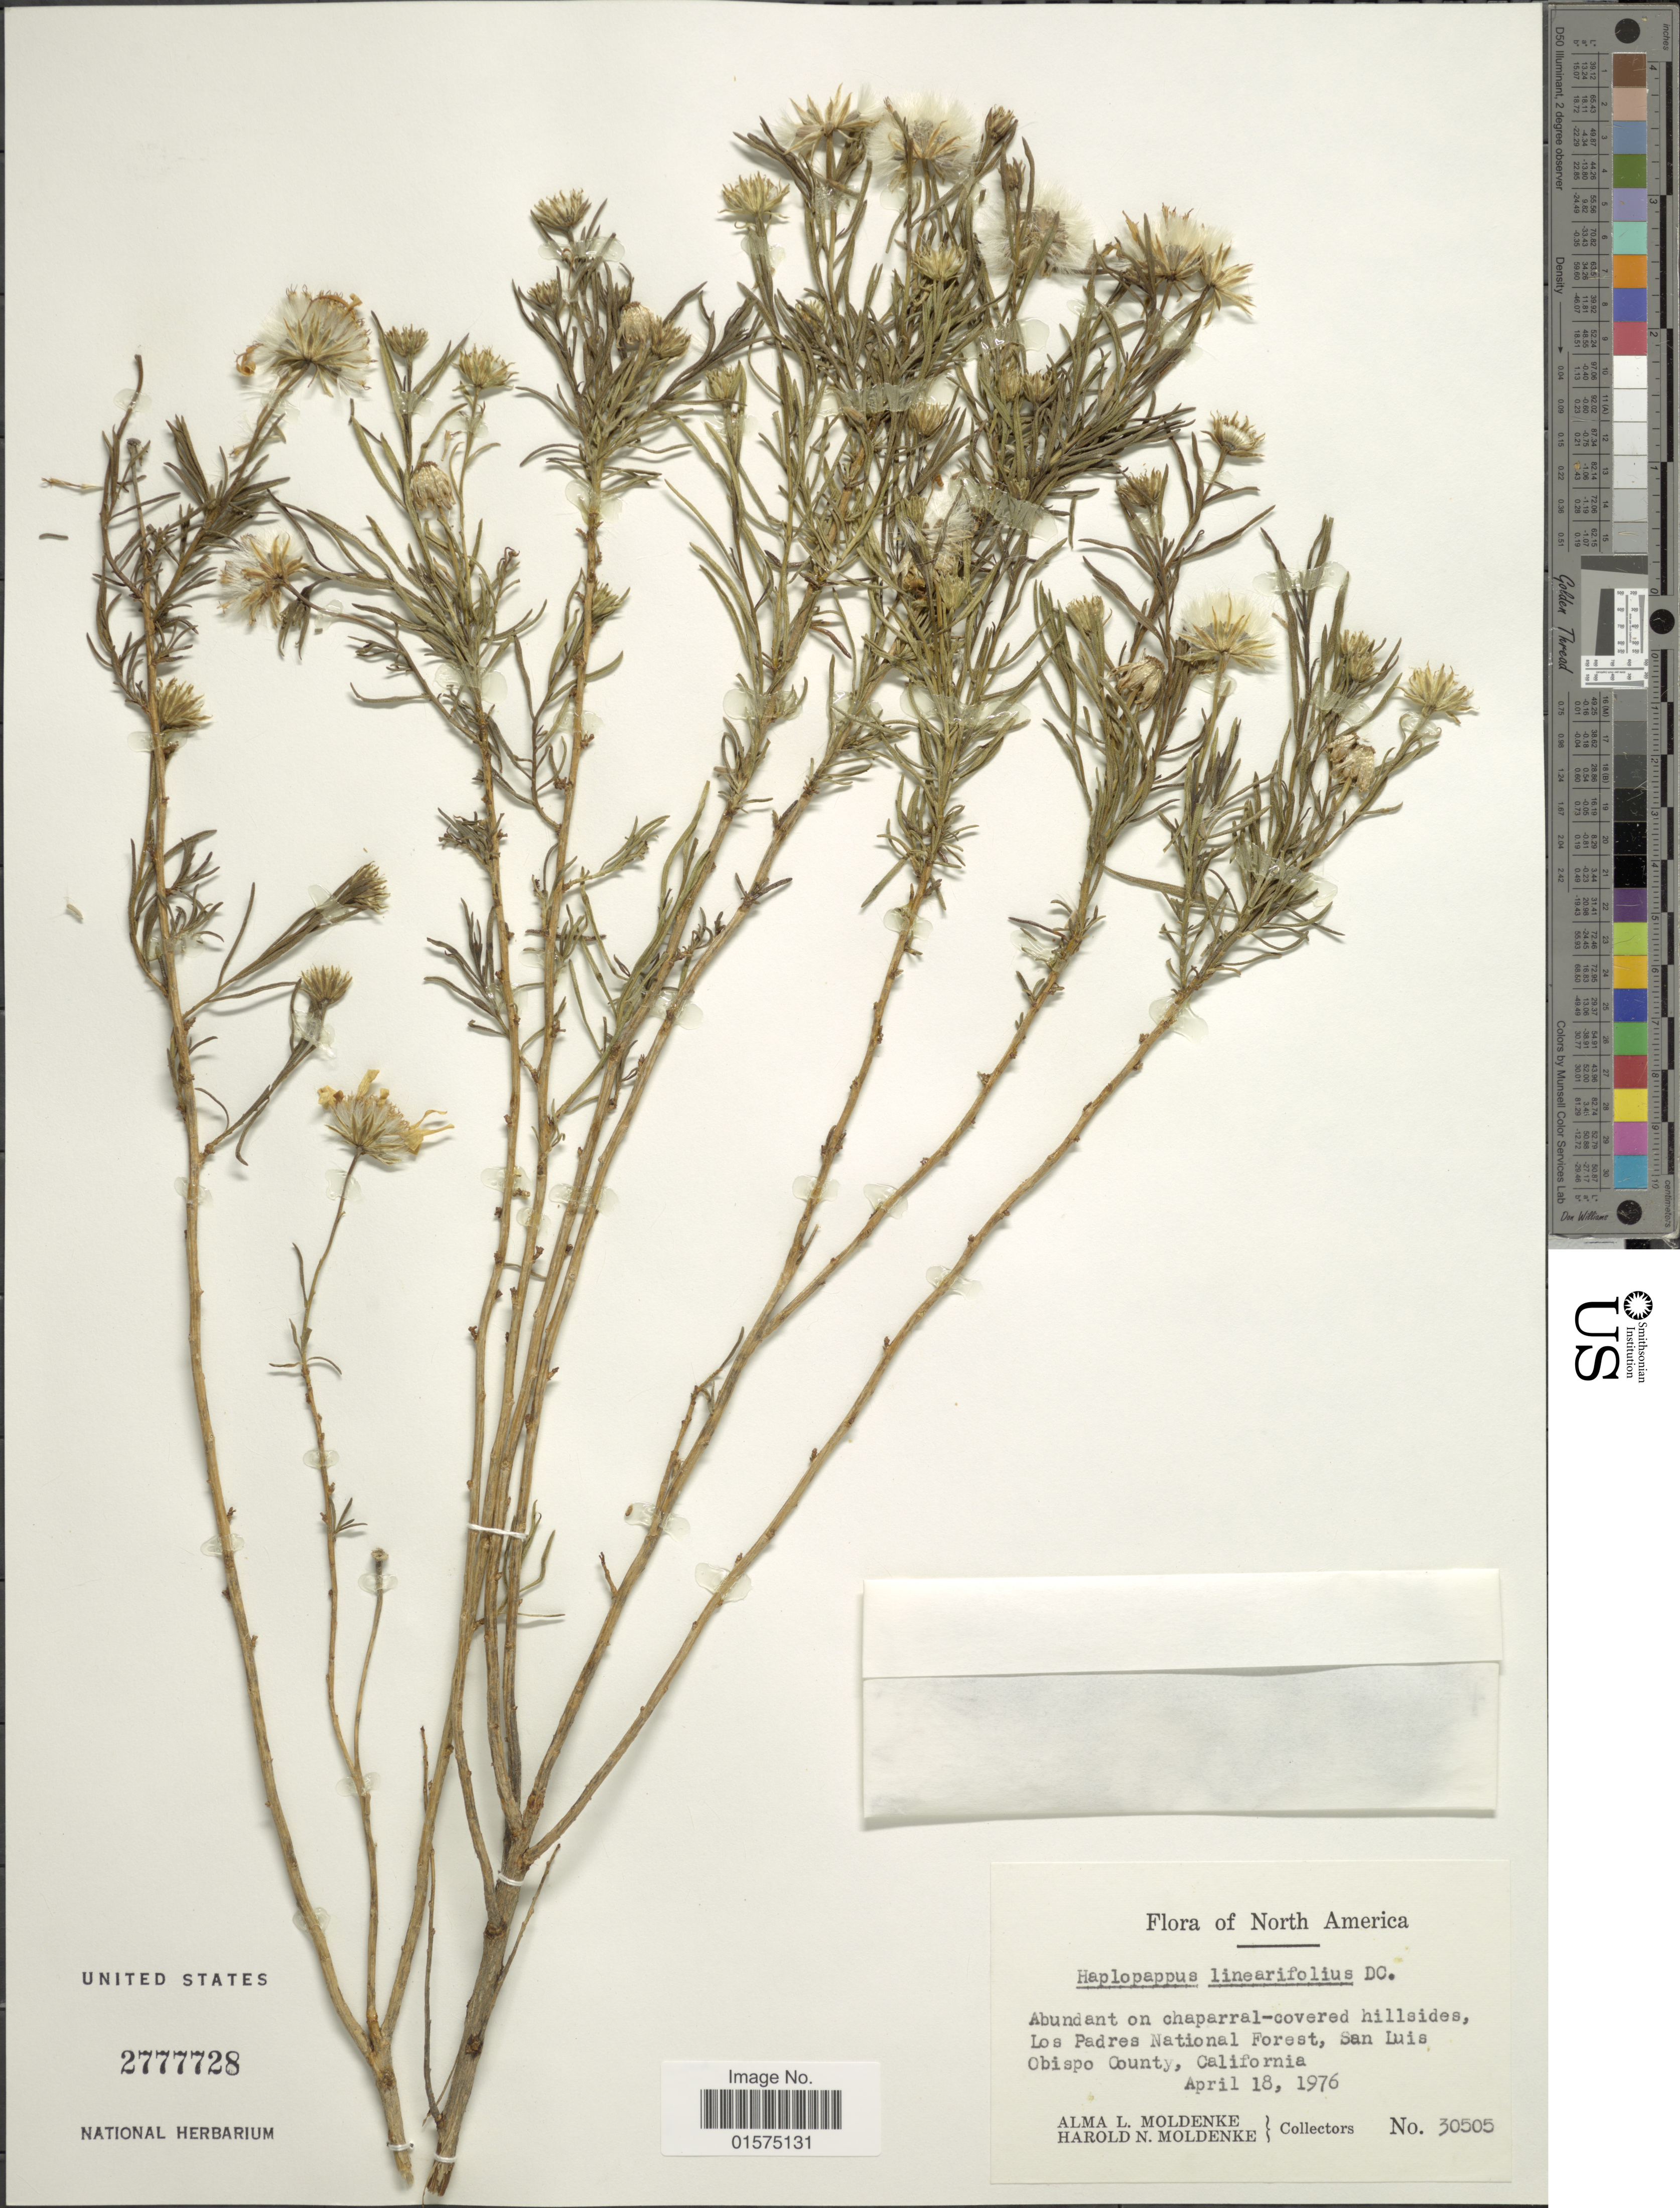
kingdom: Plantae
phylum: Tracheophyta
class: Magnoliopsida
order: Asterales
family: Asteraceae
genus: Ericameria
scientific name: Ericameria linearifolia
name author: (DC.) Urbatsch & Wussow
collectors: A. L. Moldenke & H. N. Moldenke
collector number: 30505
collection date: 1976-04-18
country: United States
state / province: California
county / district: San Luis Obispo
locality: Los padres National Forest, San Luis Obispo County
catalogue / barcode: US 2777728